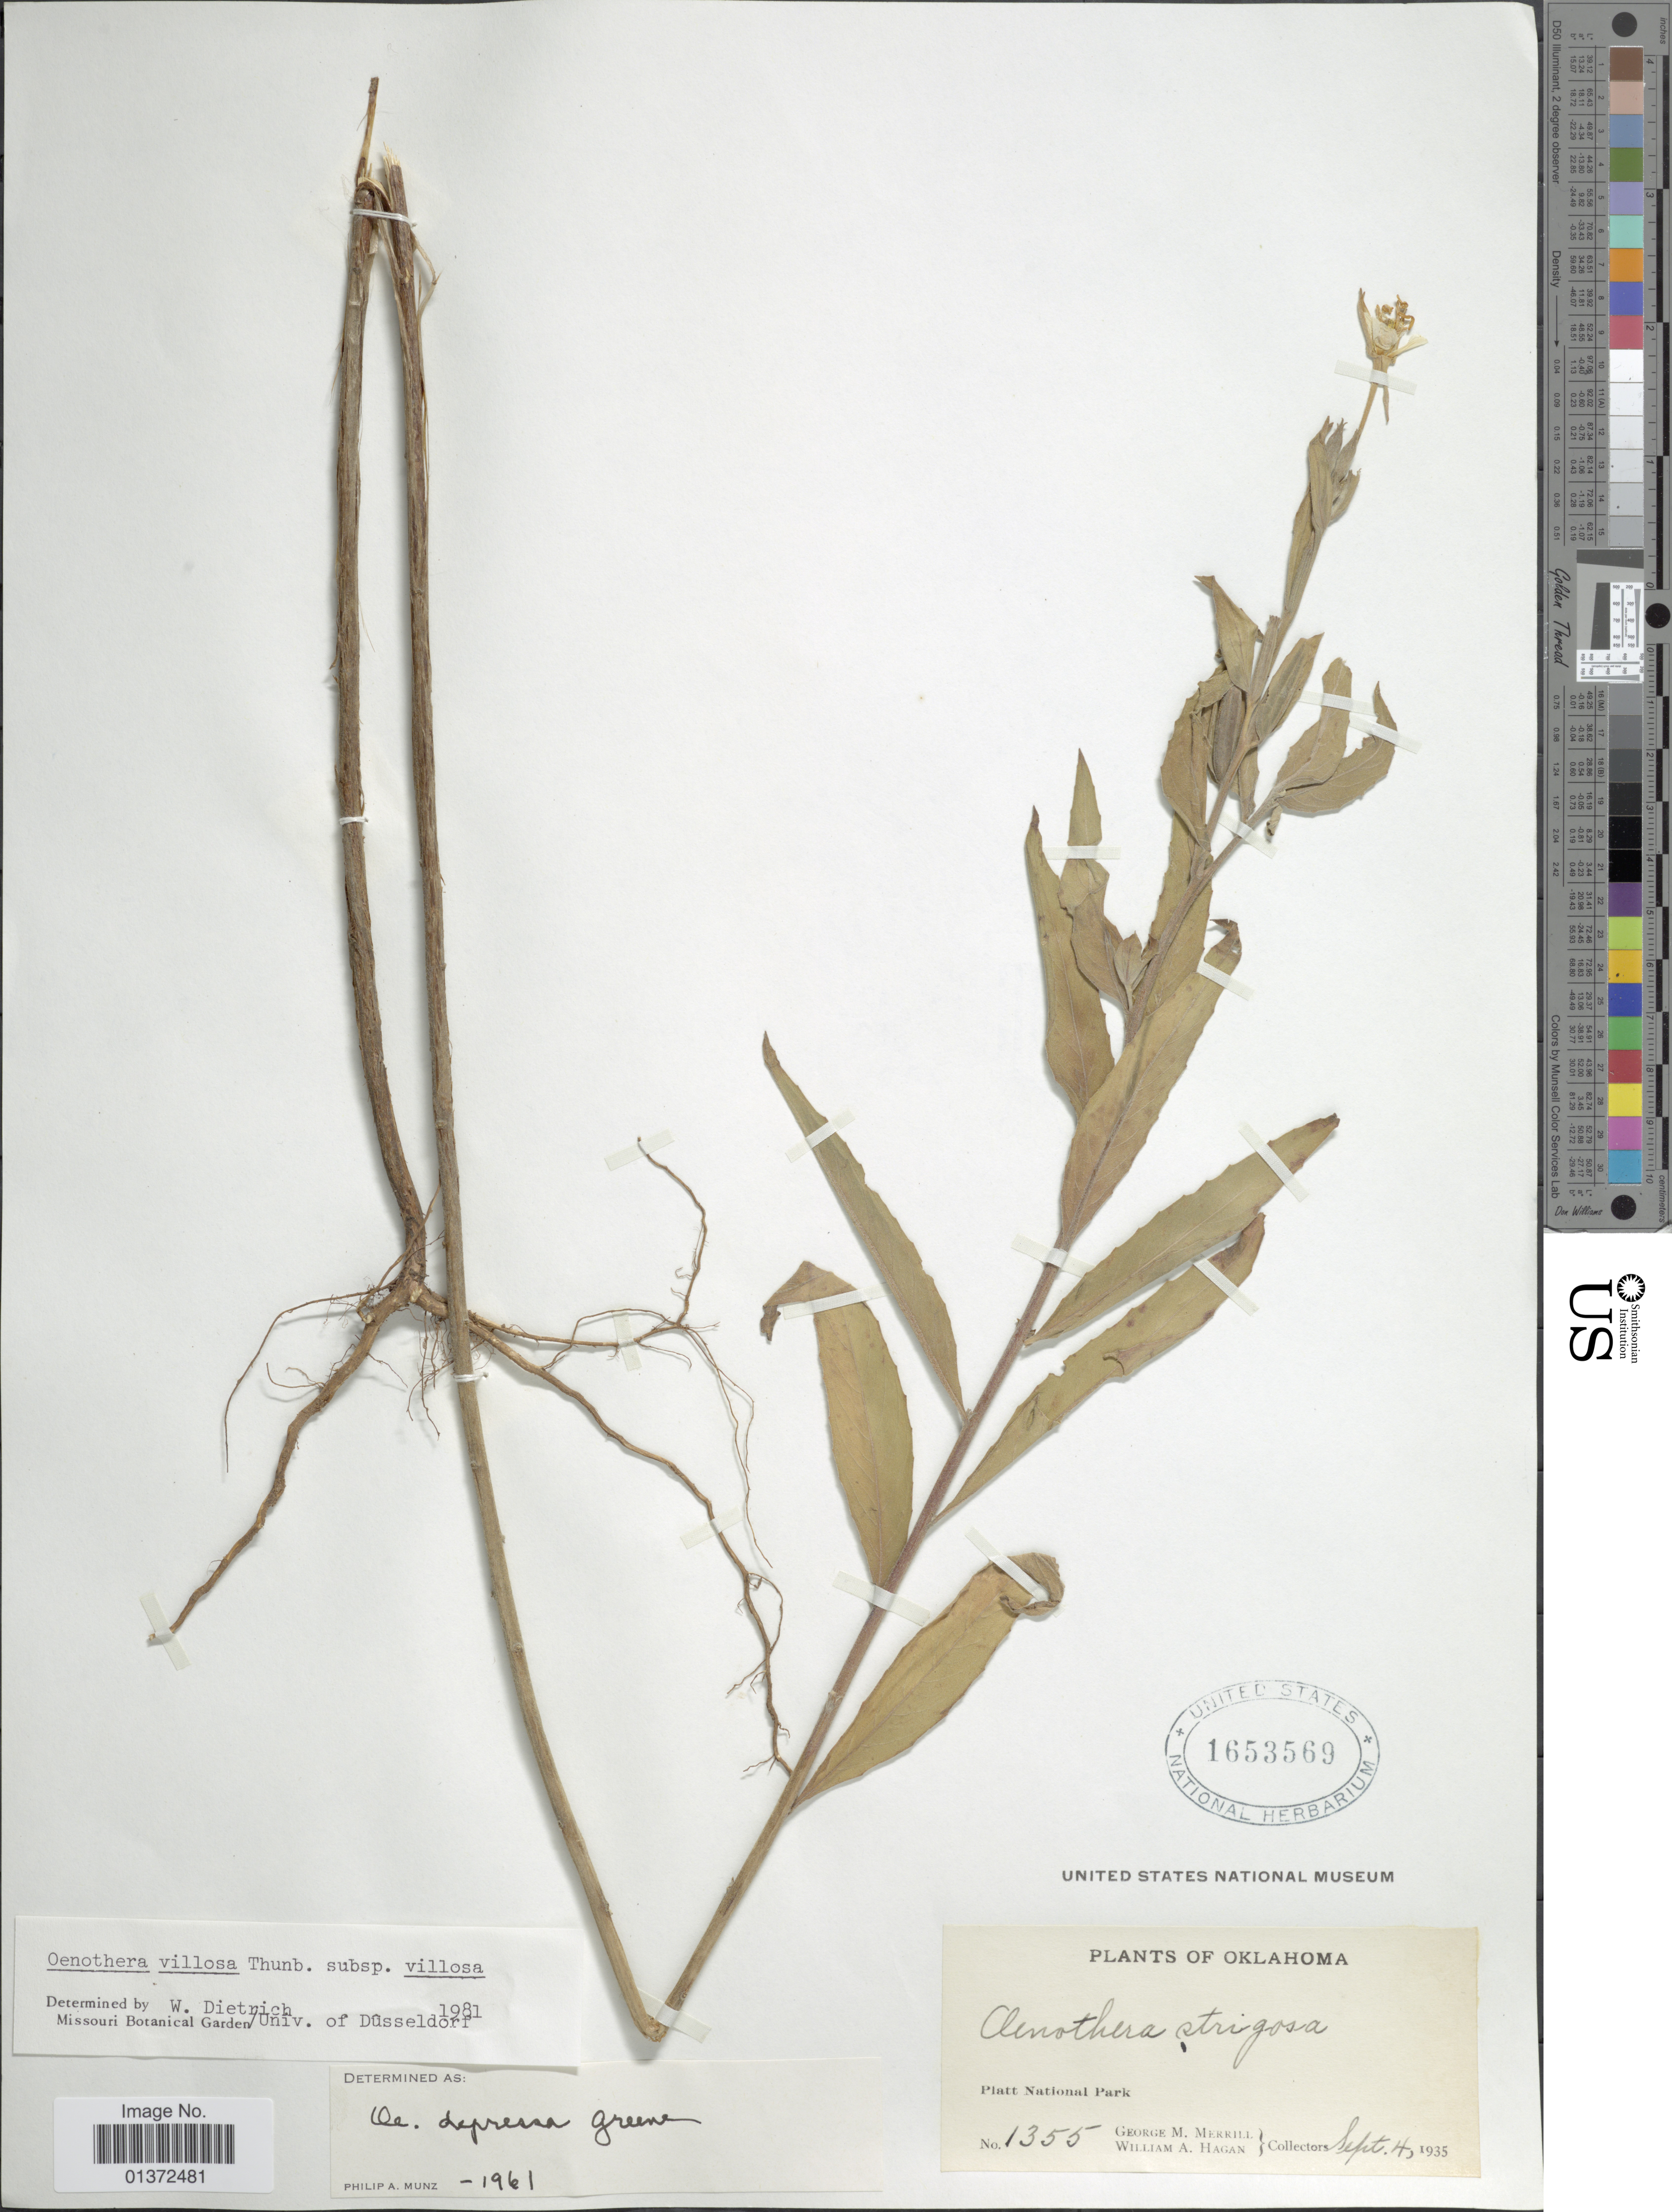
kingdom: Plantae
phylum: Tracheophyta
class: Magnoliopsida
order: Myrtales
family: Onagraceae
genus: Oenothera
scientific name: Oenothera villosa subsp. villosa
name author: Thunb.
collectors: G. M. Merrill & W. Hagan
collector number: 1355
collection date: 1935-09-04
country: United States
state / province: Oklahoma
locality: Platt National Park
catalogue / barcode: US 1653569